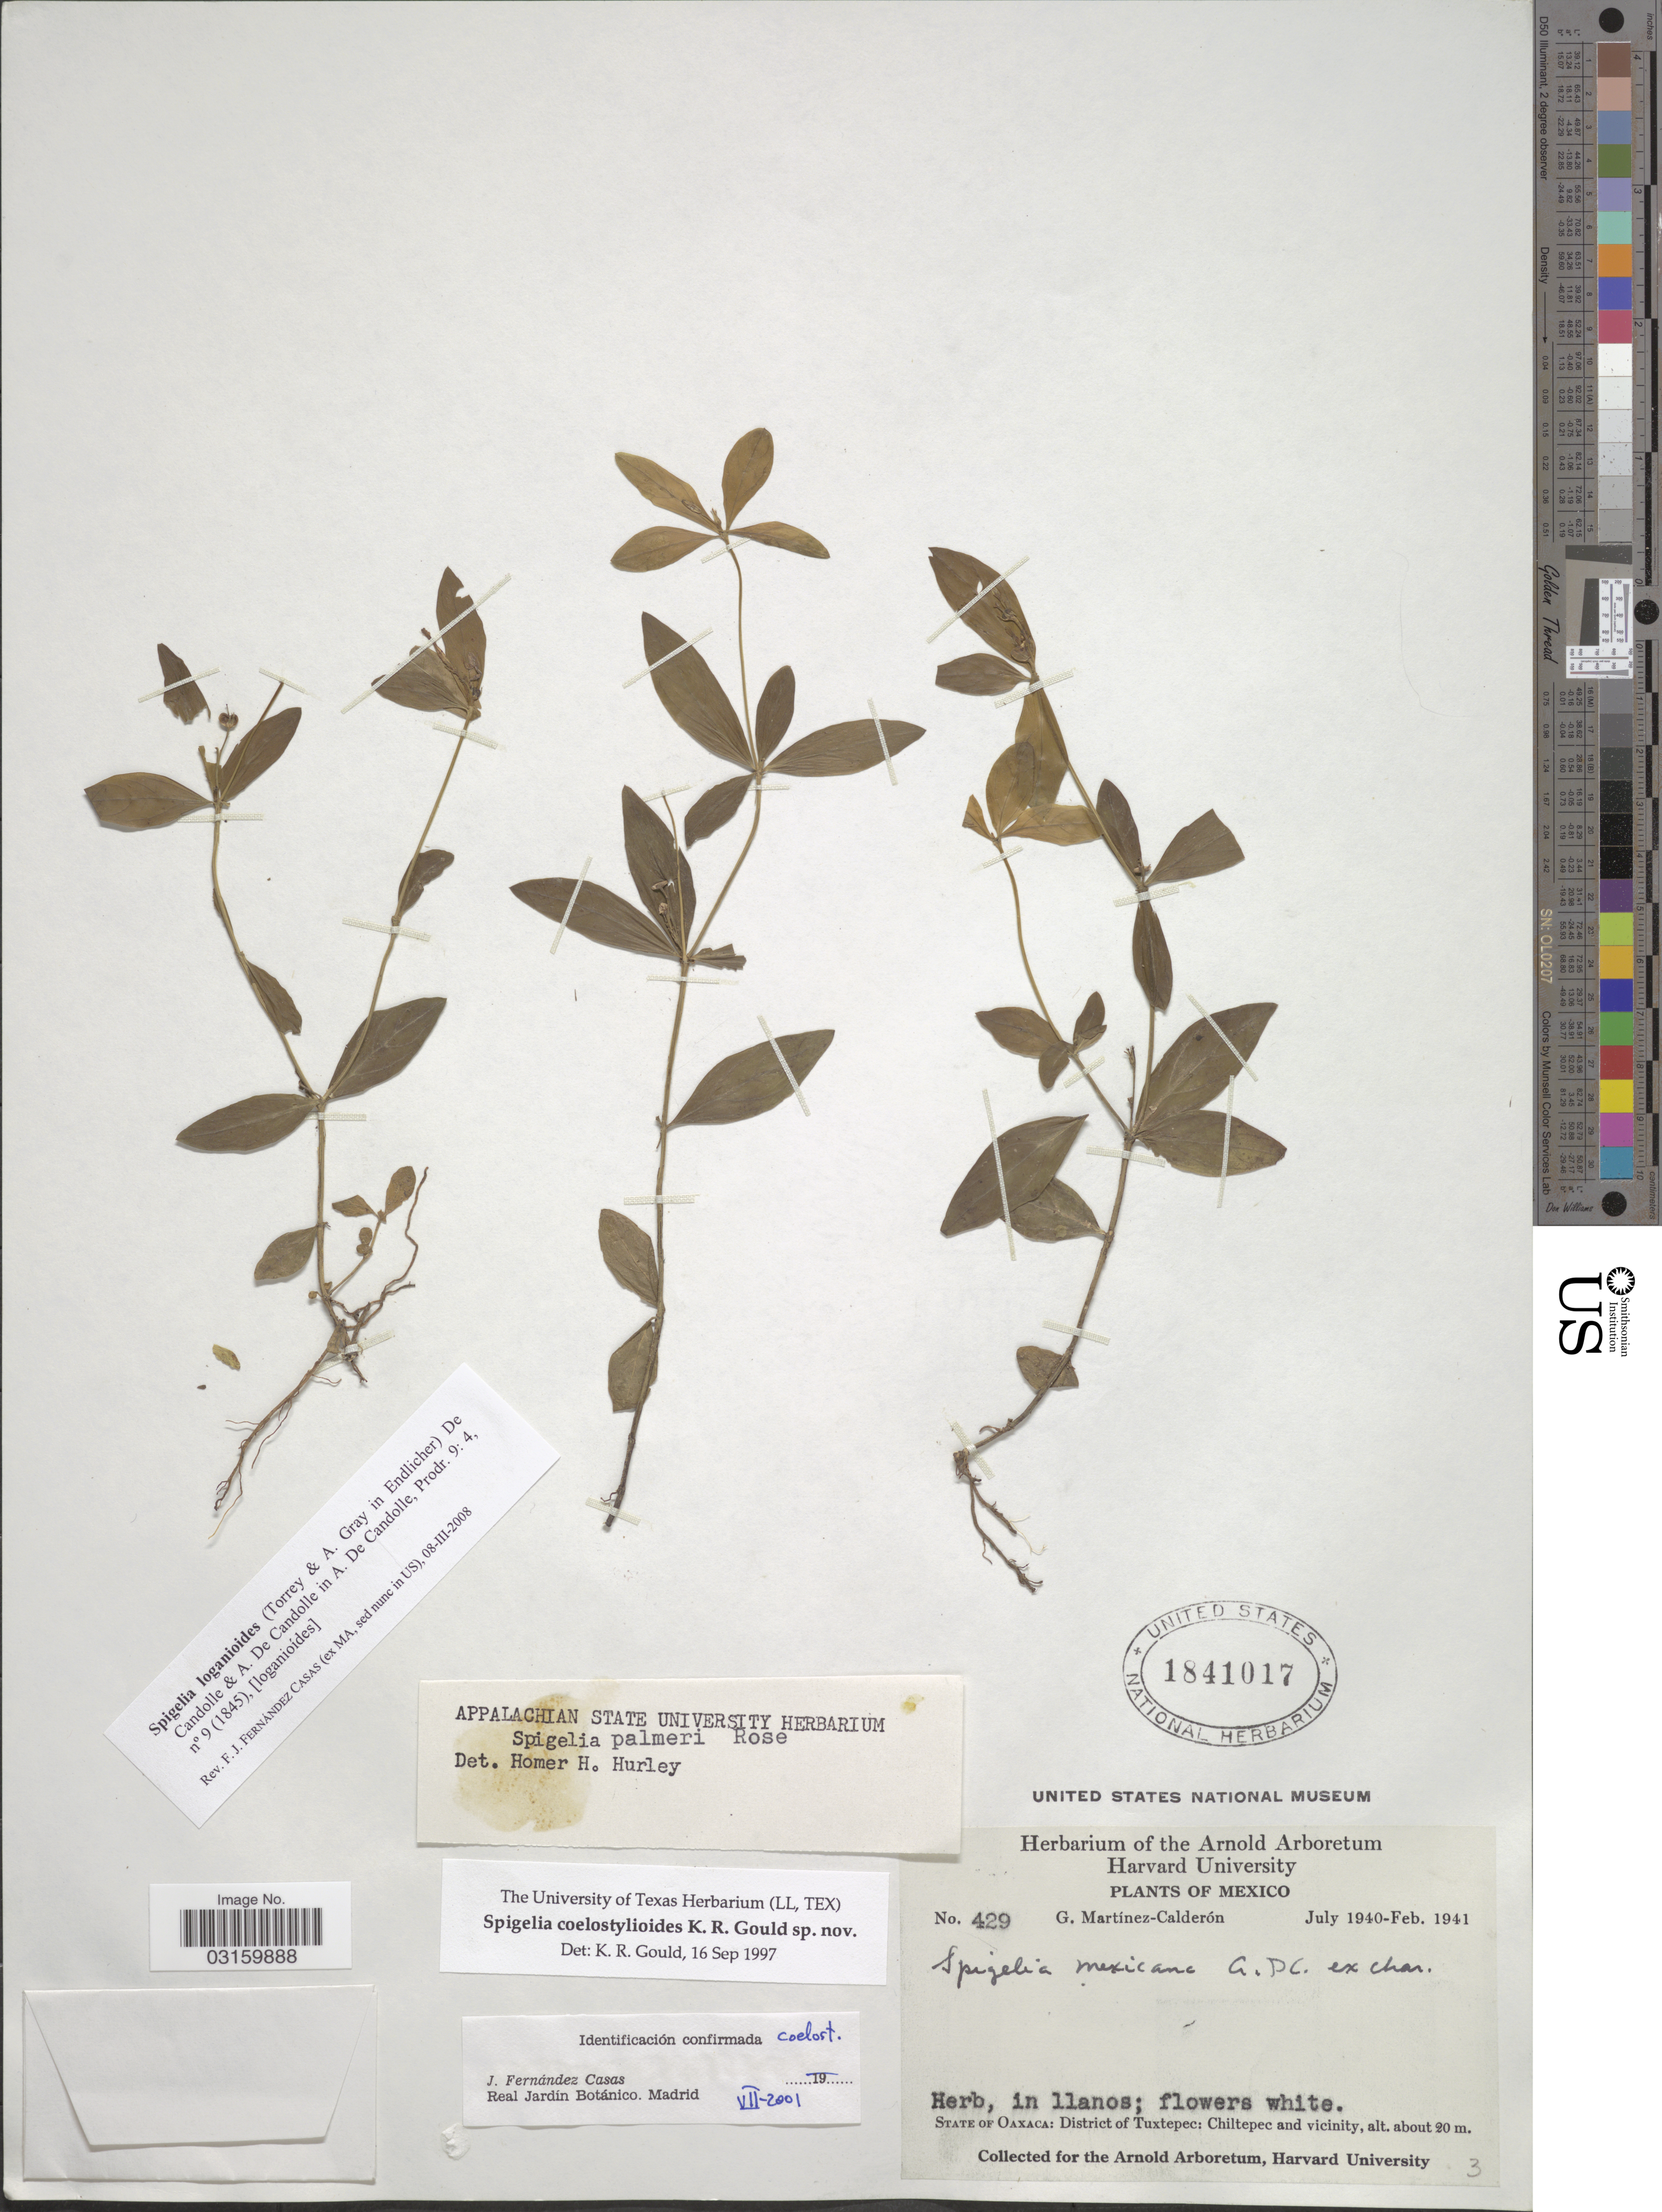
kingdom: Plantae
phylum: Tracheophyta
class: Magnoliopsida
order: Gentianales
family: Loganiaceae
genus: Spigelia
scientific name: Spigelia coelostylioides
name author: K. R. Gould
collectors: G. Martínez Calderón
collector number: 429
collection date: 1940-07/1941-02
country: Mexico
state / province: Oaxaca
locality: District of Tuxtepec: Chiltepec and vicinity.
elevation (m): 20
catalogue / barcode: US 1841017